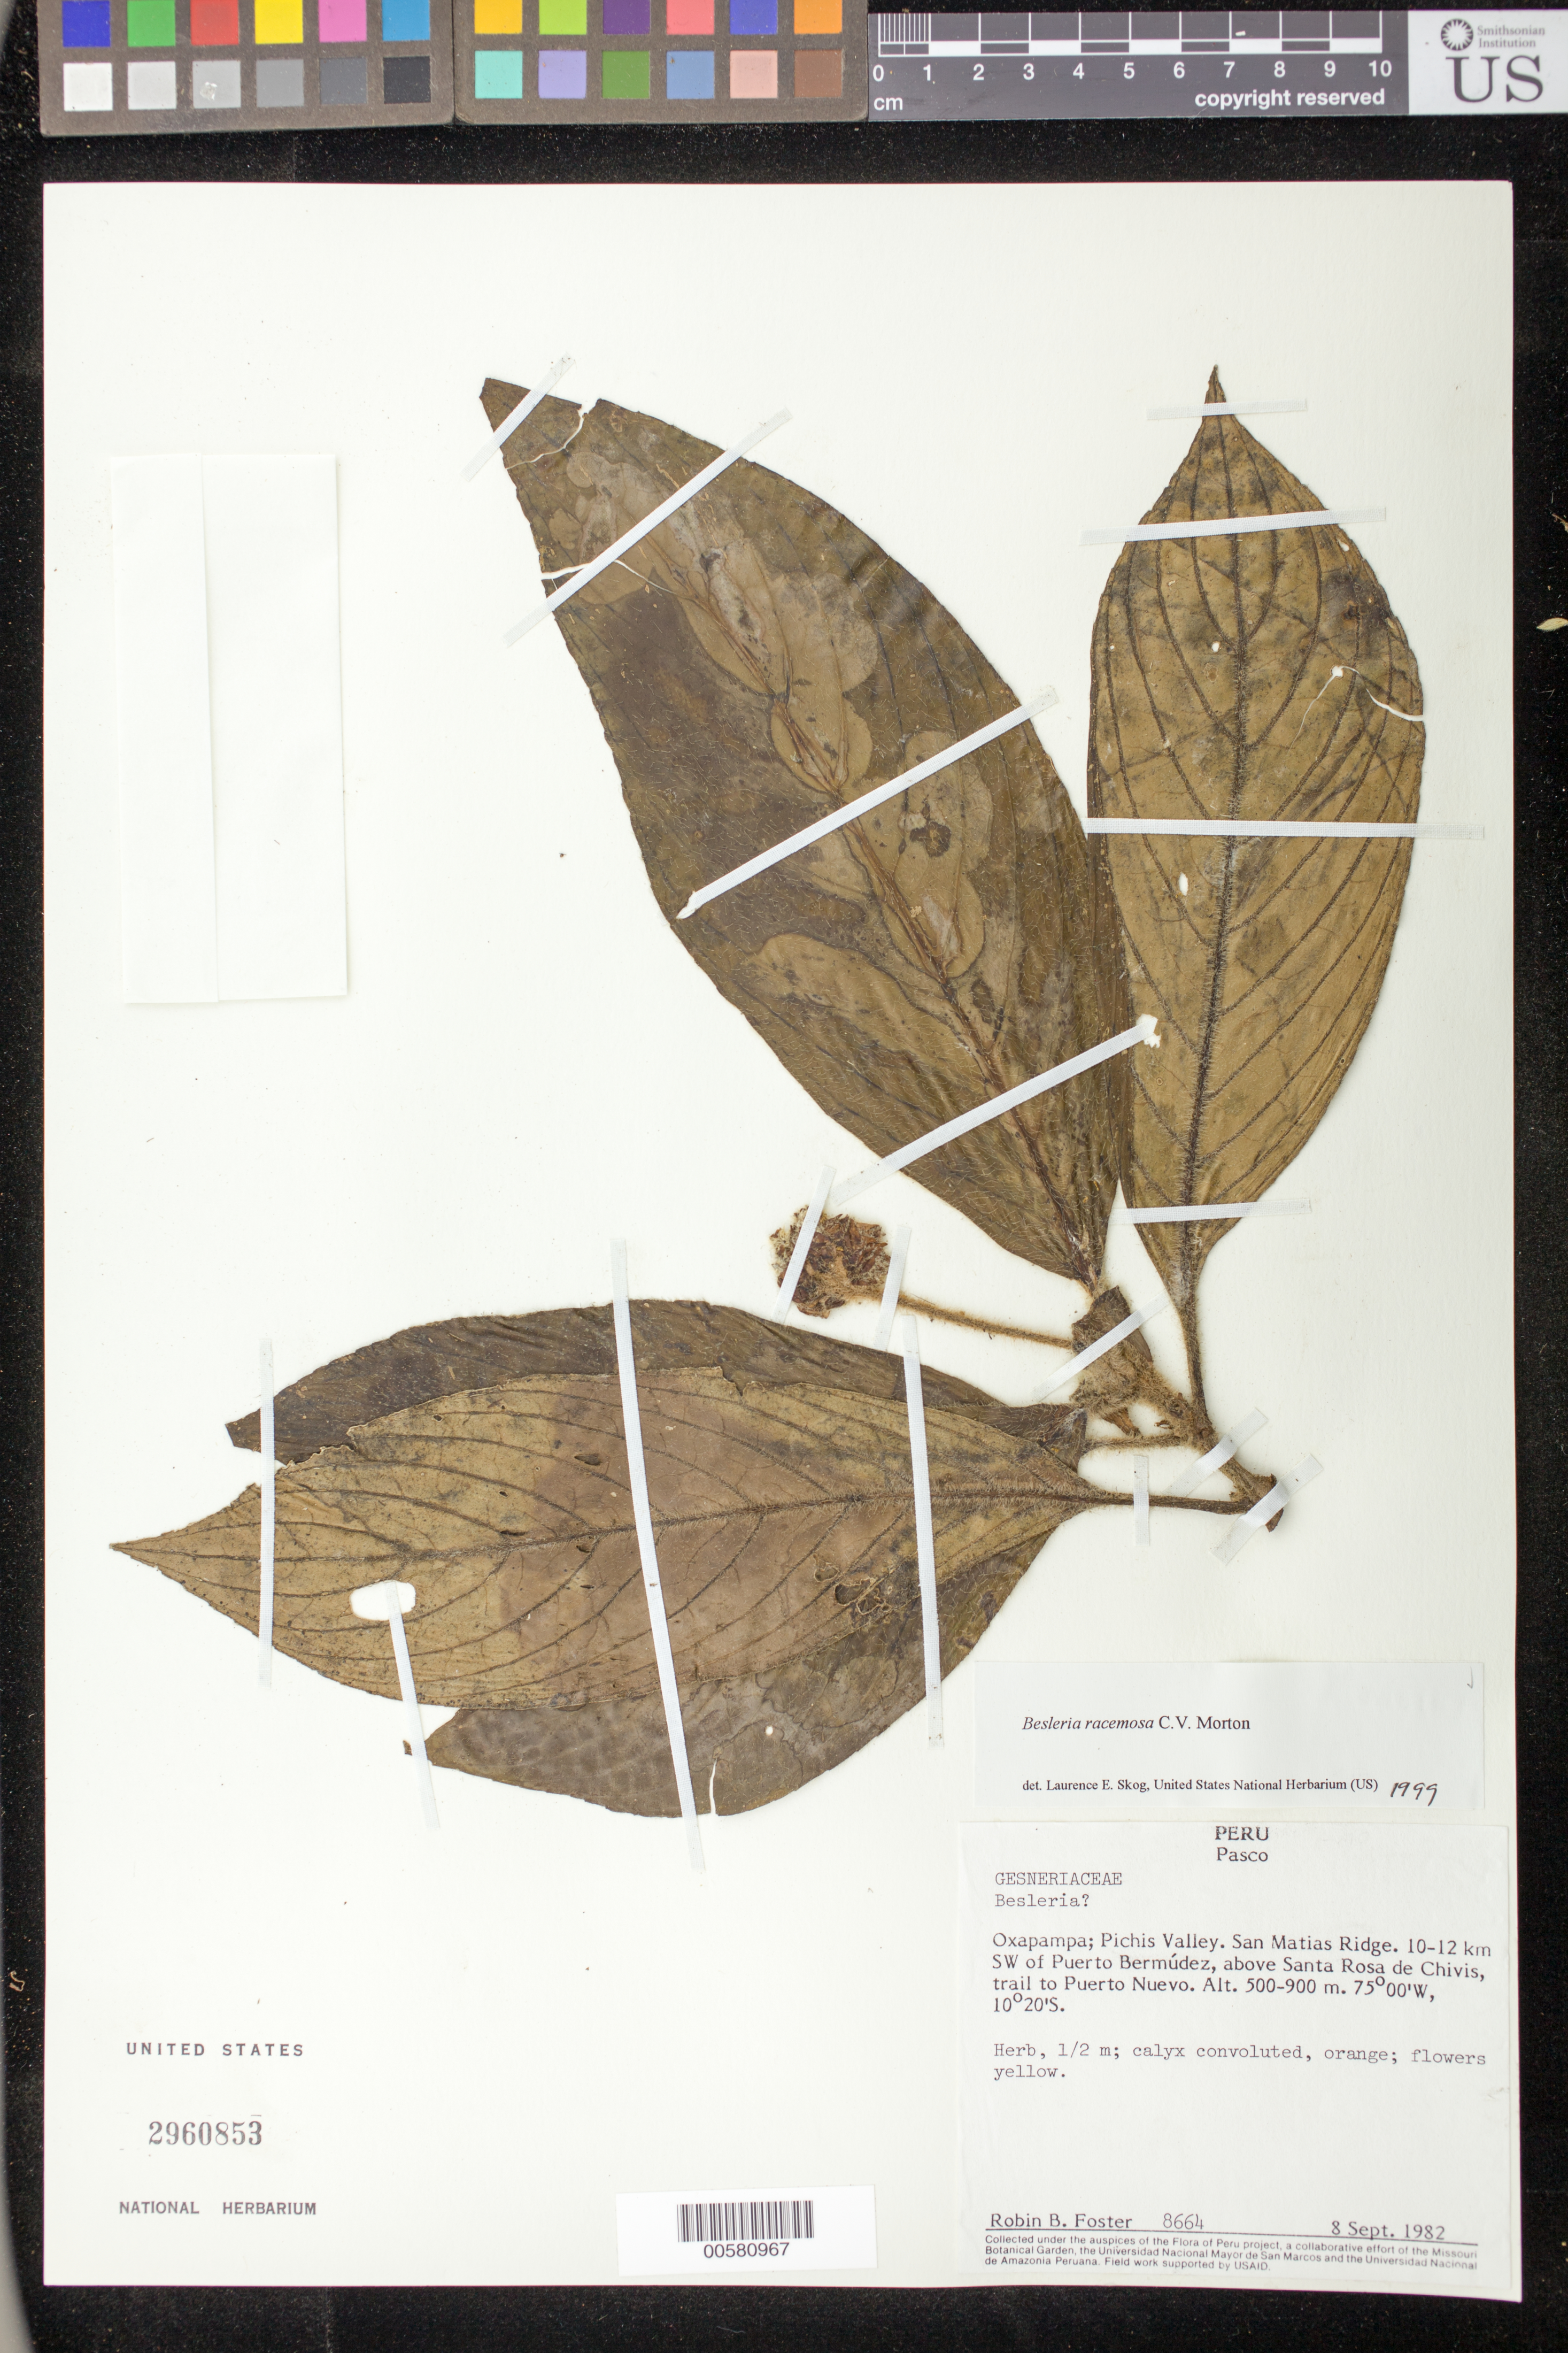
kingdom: Plantae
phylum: Tracheophyta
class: Magnoliopsida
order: Lamiales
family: Gesneriaceae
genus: Besleria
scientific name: Besleria racemosa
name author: C.V. Morton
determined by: Skog, Laurence E.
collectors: R. B. Foster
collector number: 8664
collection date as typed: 08 Sep 1982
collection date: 1982-09-08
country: Peru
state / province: Pasco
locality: Oxapampa; Pichis Valley, San Matias Ridge, 10-12 km SW of Puerto Bermúdez, above Santa Rosa de Chivis, trail to Puerto Nuevo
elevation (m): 500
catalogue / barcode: US 2960853